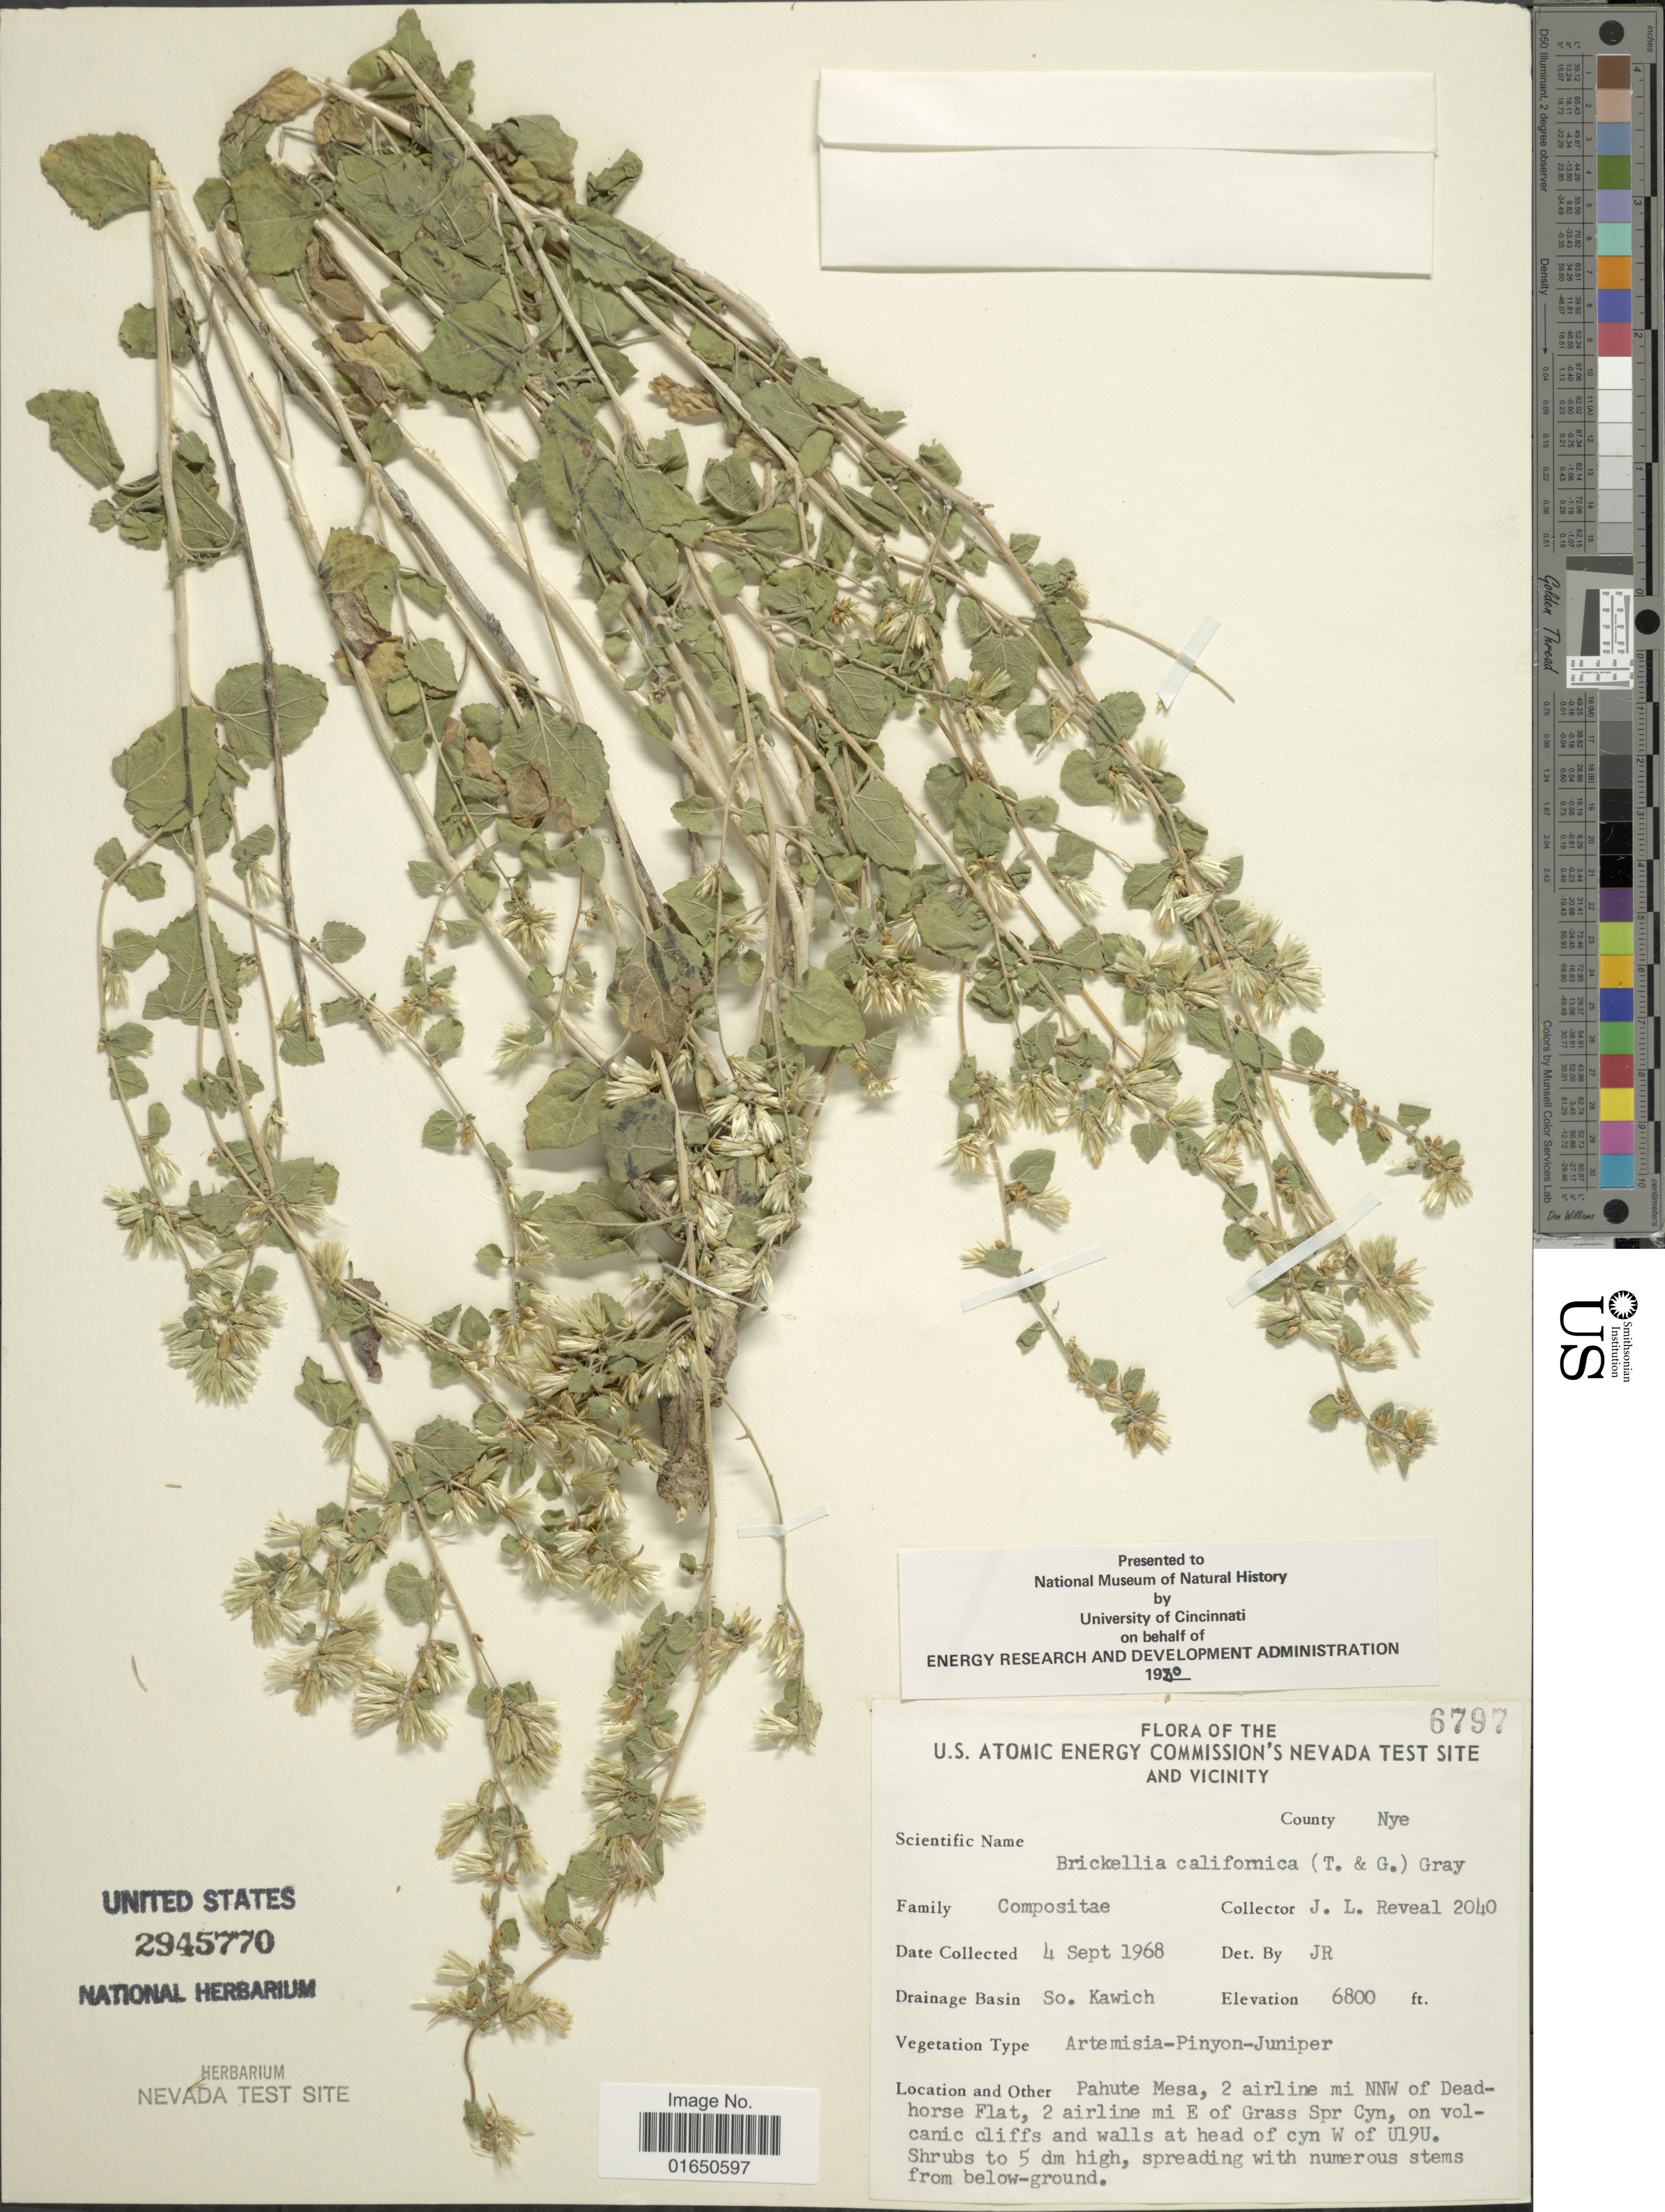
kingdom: Plantae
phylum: Tracheophyta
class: Magnoliopsida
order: Asterales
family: Asteraceae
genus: Brickellia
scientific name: Brickellia californica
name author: (Torr. & A. Gray) A. Gray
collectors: J. L. Reveal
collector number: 6797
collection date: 1968-09-04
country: United States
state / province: Nevada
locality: U. S. Atomic Energy Commission's Nevada's test site and vicinity. County Nye. Drainage Basin So. Kawich. Pahute Mesa, 2 airline mi NNW of Deadhorse Flat, 2 airline mi E of Grass Spr Cyn, on volcanic cliffs and walls at head of cyn W of U19U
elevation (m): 2073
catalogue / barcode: US 2945770